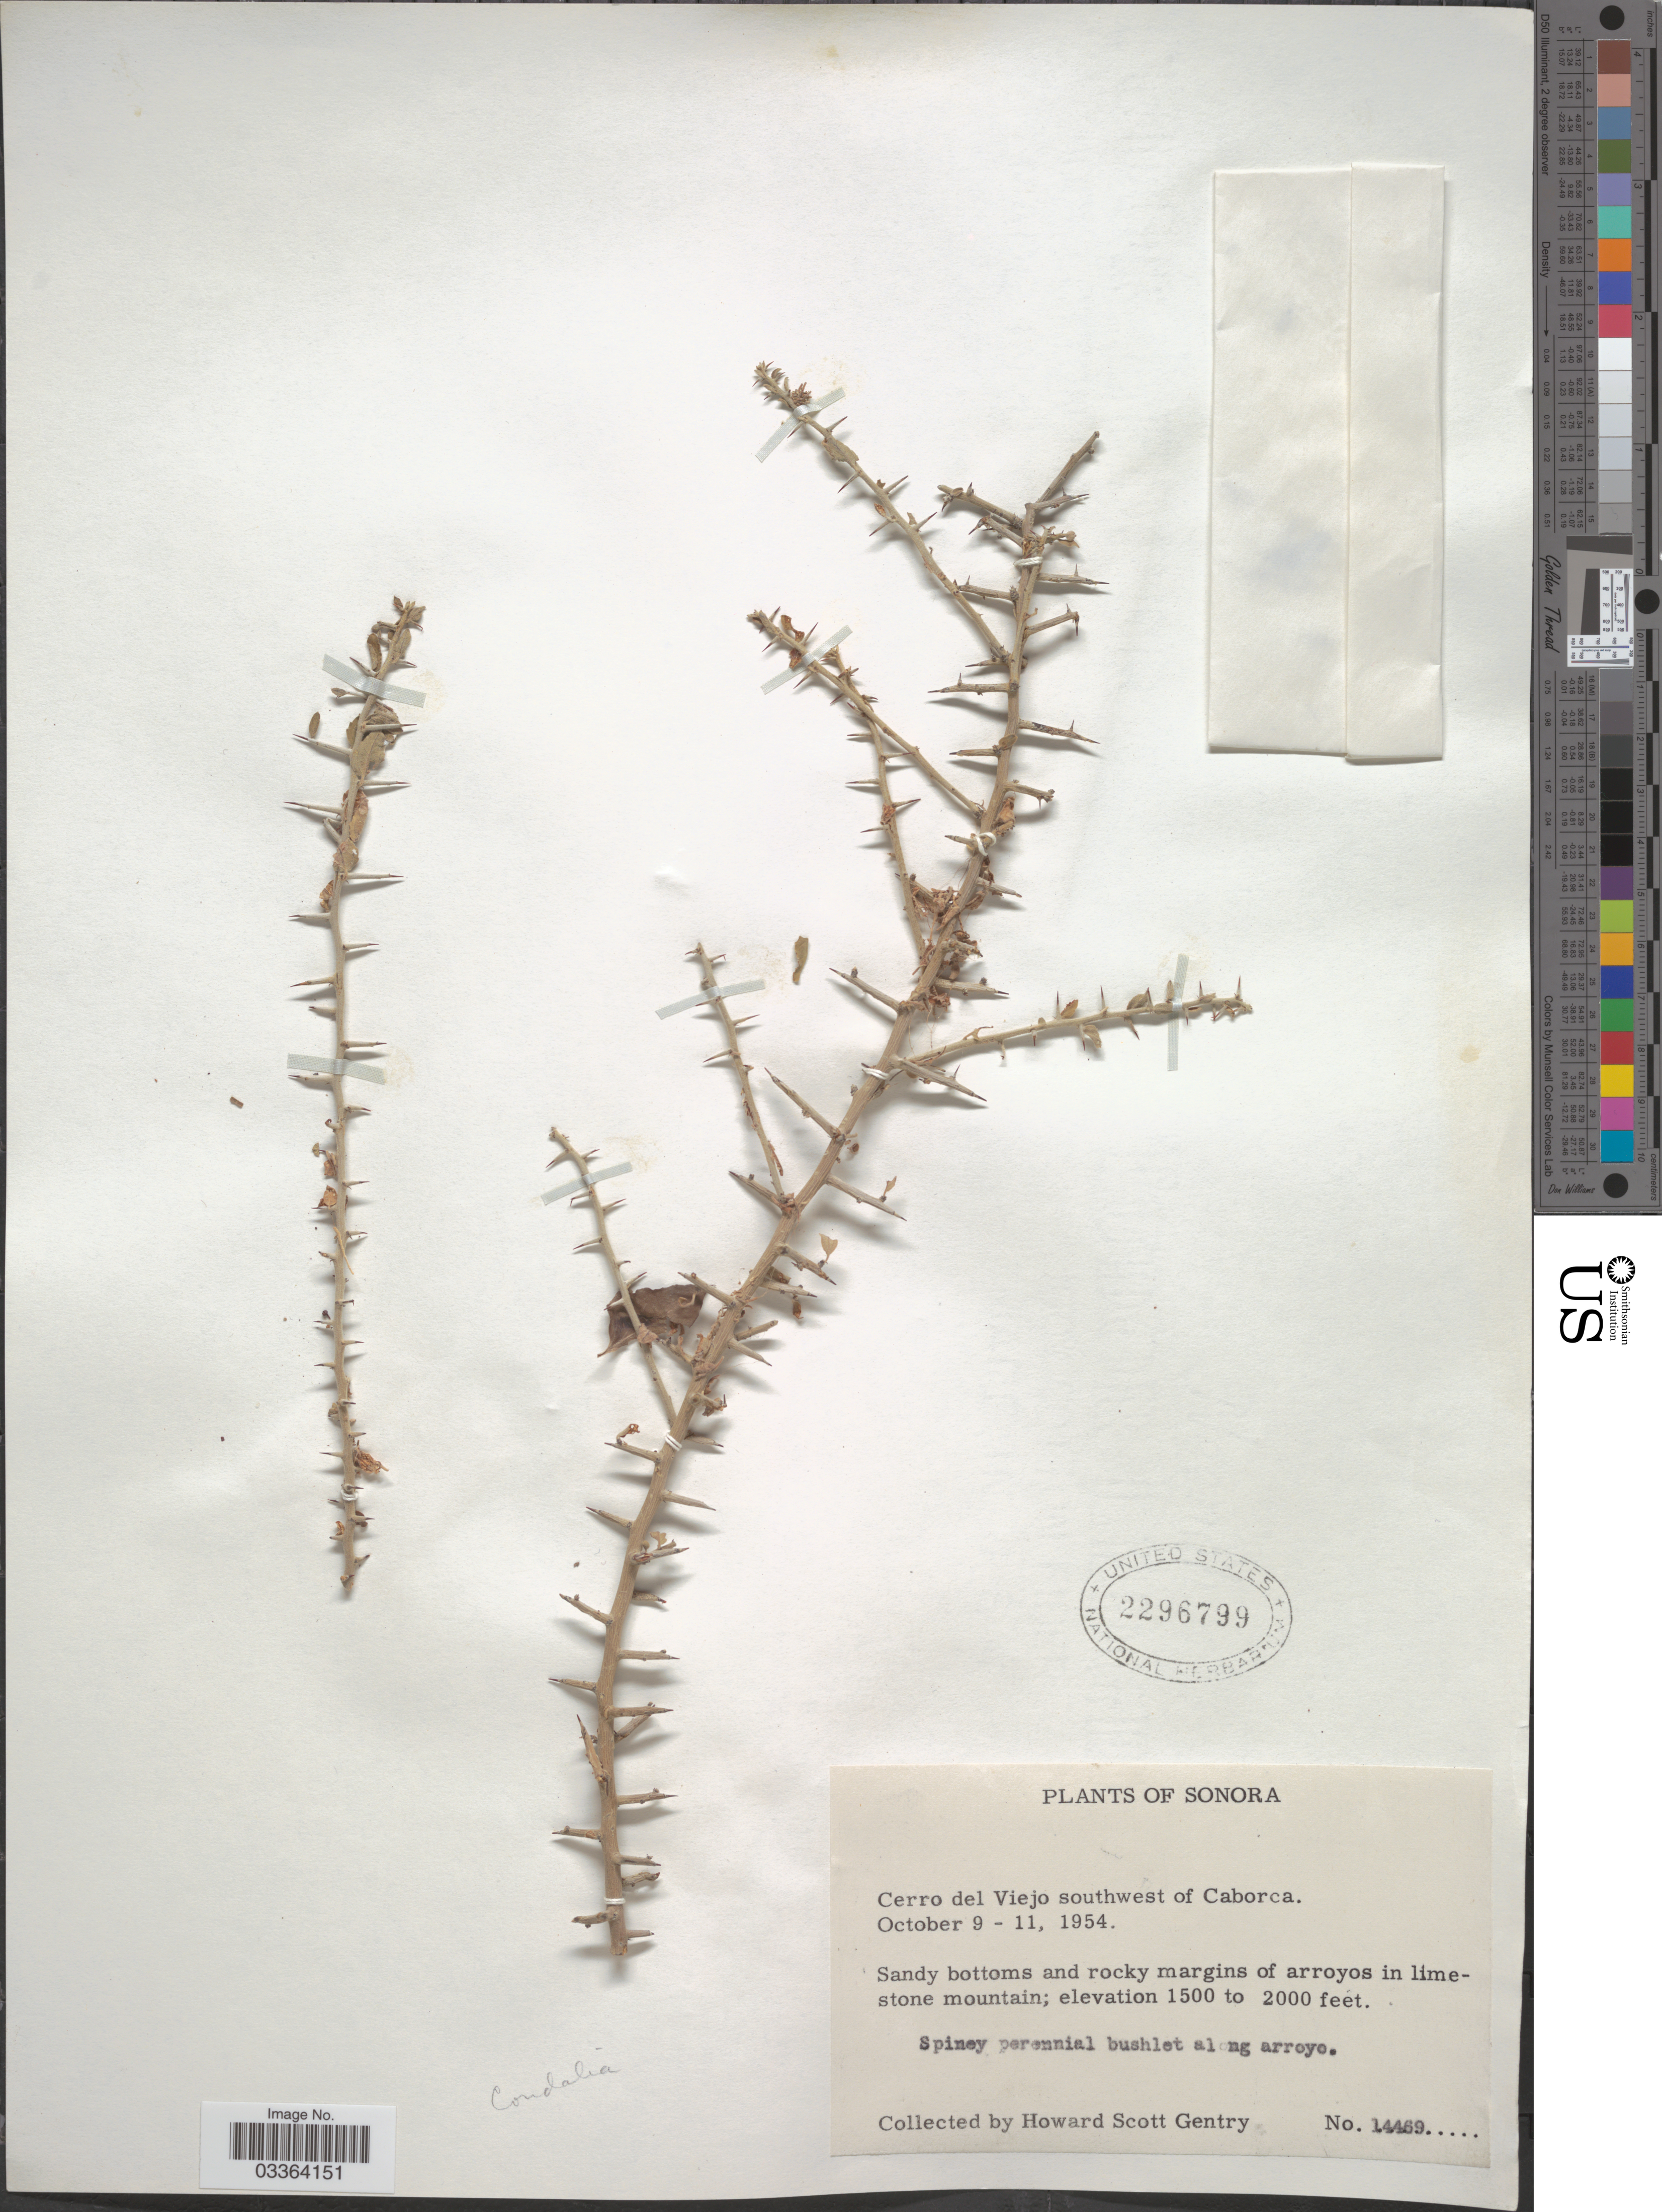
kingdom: Plantae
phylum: Tracheophyta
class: Magnoliopsida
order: Rosales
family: Rhamnaceae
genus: Ziziphus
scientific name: Ziziphus obtusifolia var. canescens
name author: (A. Gray) M.C. Johnst.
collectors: H. S. Gentry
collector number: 14469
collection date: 1954-10-09/1954-10-11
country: Mexico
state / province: Sonora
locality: Cerro del Viejo southwest of Caborca.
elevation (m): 457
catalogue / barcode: US 2296799